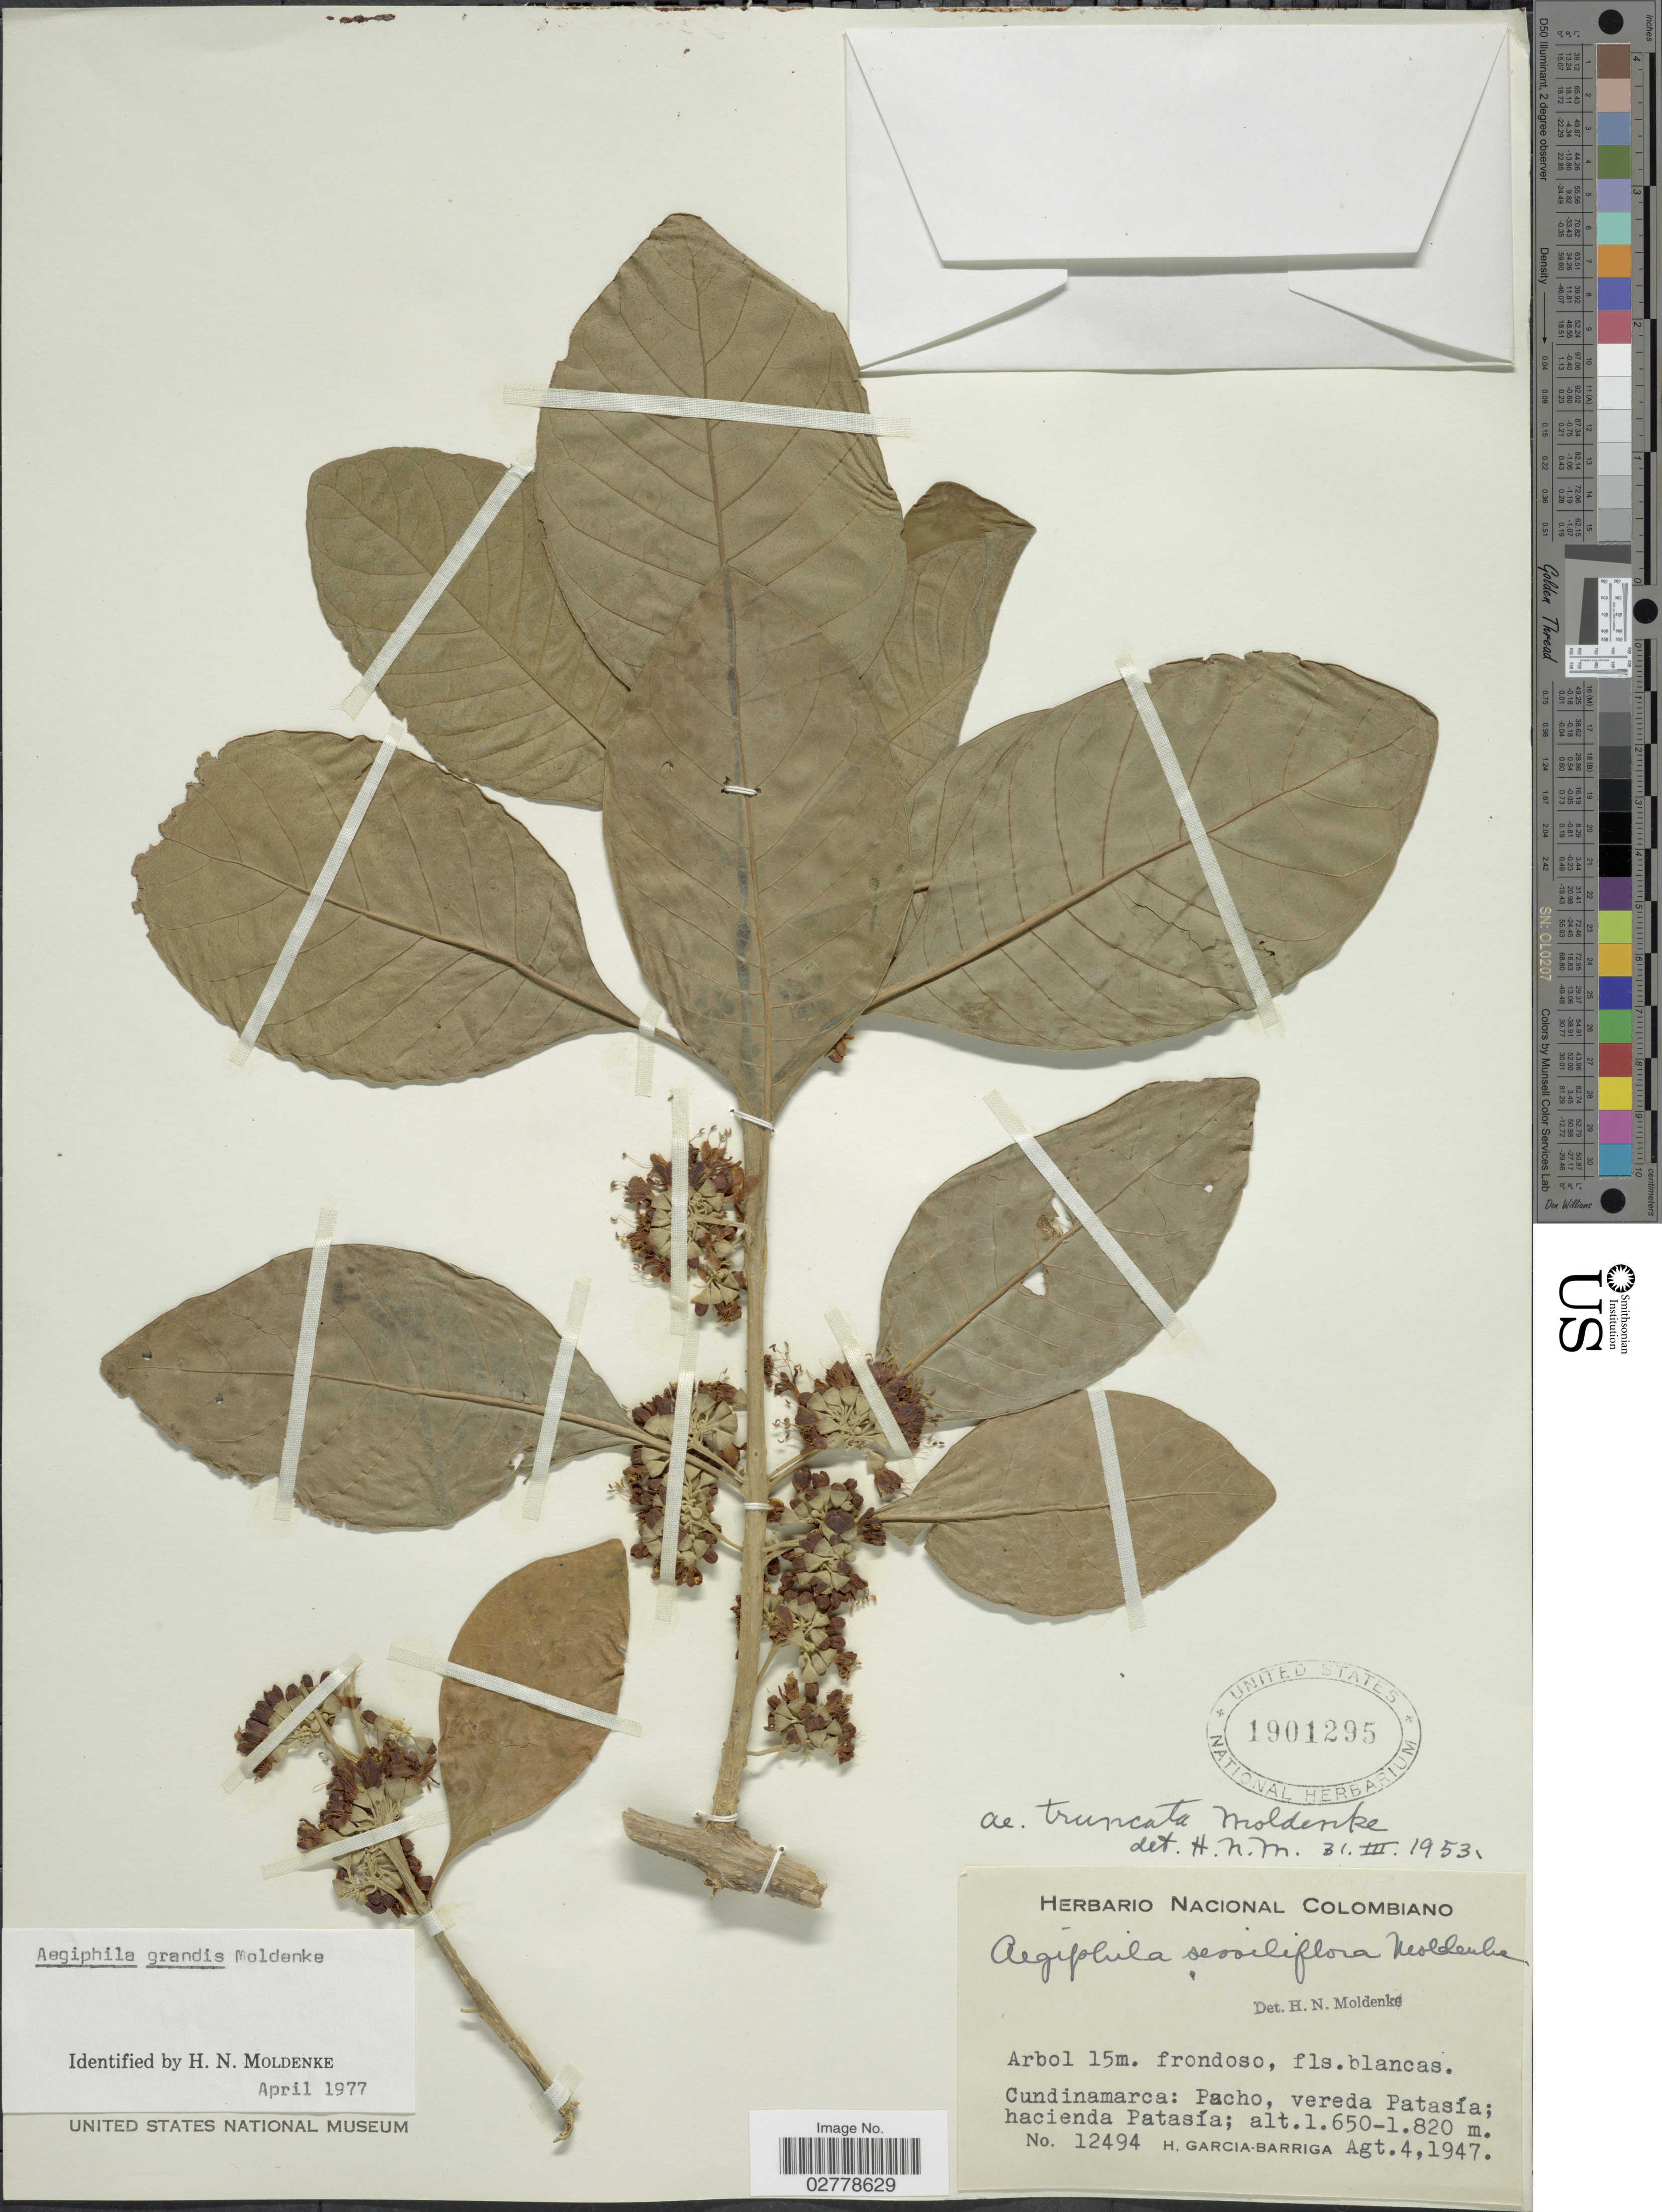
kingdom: Plantae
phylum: Tracheophyta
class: Magnoliopsida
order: Lamiales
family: Lamiaceae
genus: Aegiphila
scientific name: Aegiphila grandis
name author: Moldenke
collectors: H. García Barriga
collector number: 12494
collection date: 1947-08-04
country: Colombia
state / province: Cundinamarca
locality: Cundinamarca: Pacho, vereda Patasía; hacienda Patasía.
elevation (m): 1650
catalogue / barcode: US 1901295